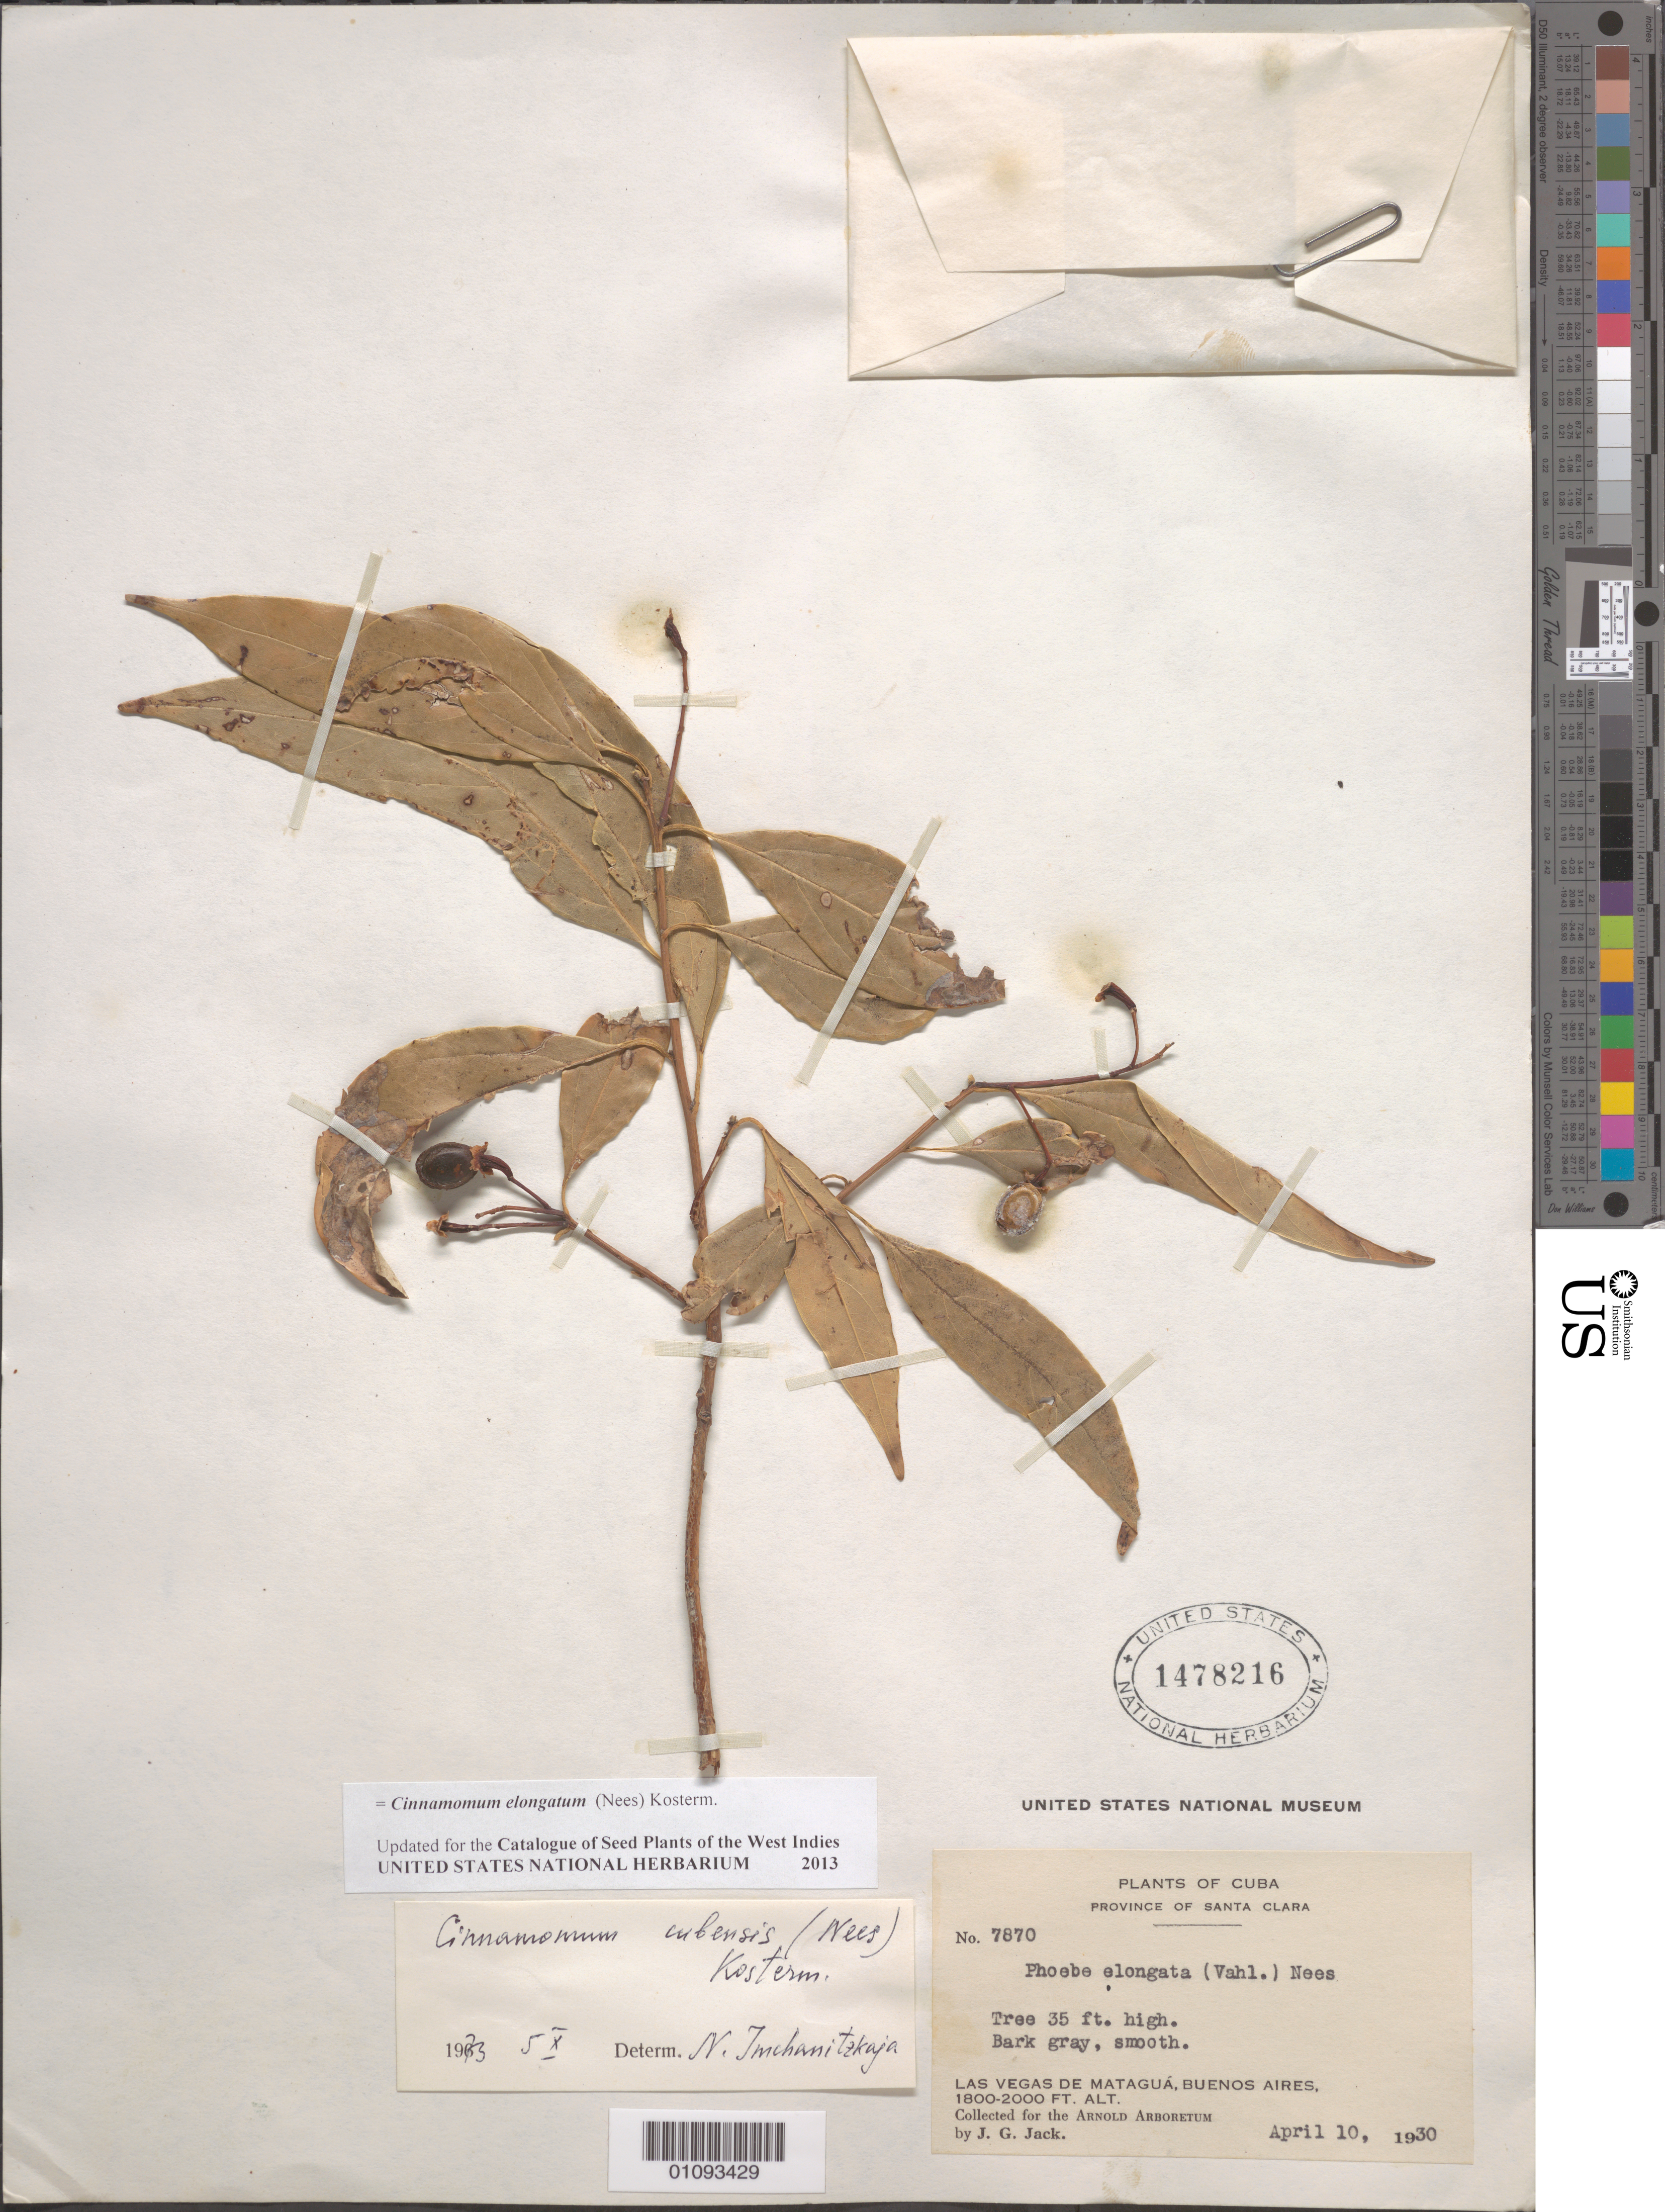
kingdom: Plantae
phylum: Tracheophyta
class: Magnoliopsida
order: Laurales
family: Lauraceae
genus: Cinnamomum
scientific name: Cinnamomum cubensis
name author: (Nees) Kosterm.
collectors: J. G. Jack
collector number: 7870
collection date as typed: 10 Apr 1930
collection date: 1930-04-10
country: Cuba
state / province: Matanzas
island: Cuba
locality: Las Vegas de Matagua, Buenos Aires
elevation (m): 549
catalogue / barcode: US 1478216